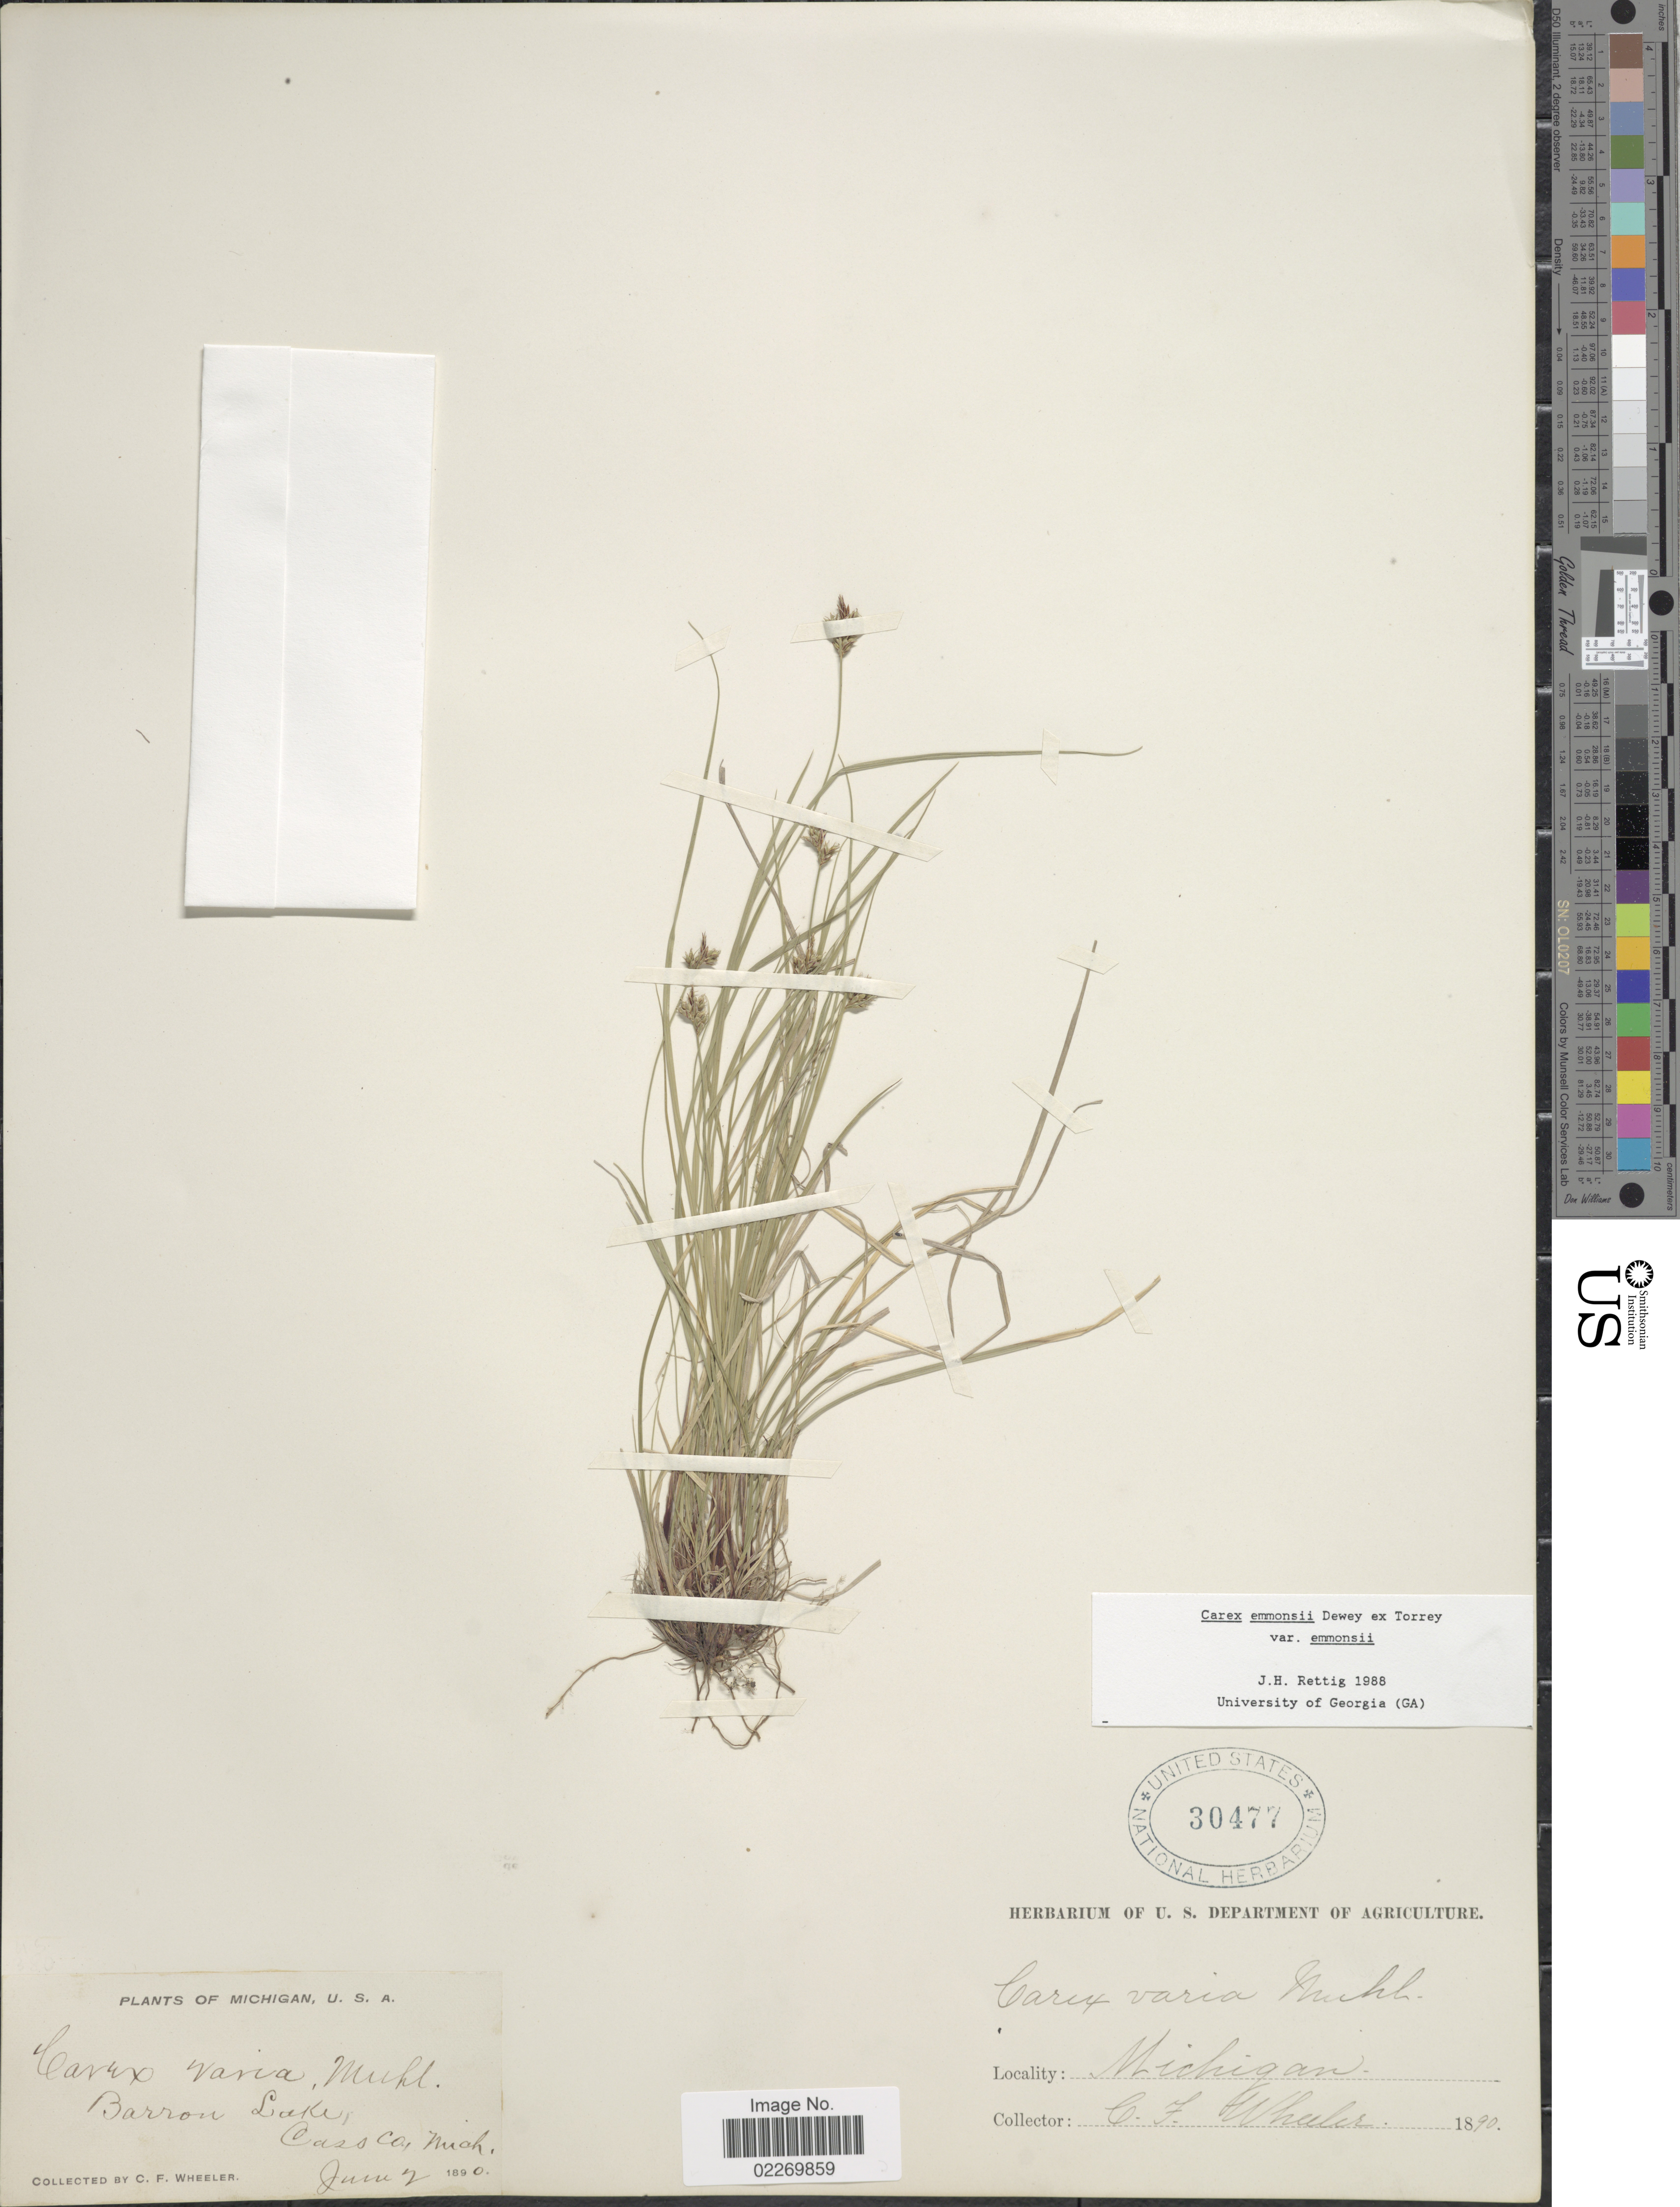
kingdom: Plantae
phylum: Tracheophyta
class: Liliopsida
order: Poales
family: Cyperaceae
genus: Carex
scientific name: Carex emmonsii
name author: Dewey ex Torr.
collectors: C. Wheeler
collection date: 1890-06-02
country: United States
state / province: Michigan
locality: Barron Lake, Cass Co.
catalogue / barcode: US 30477